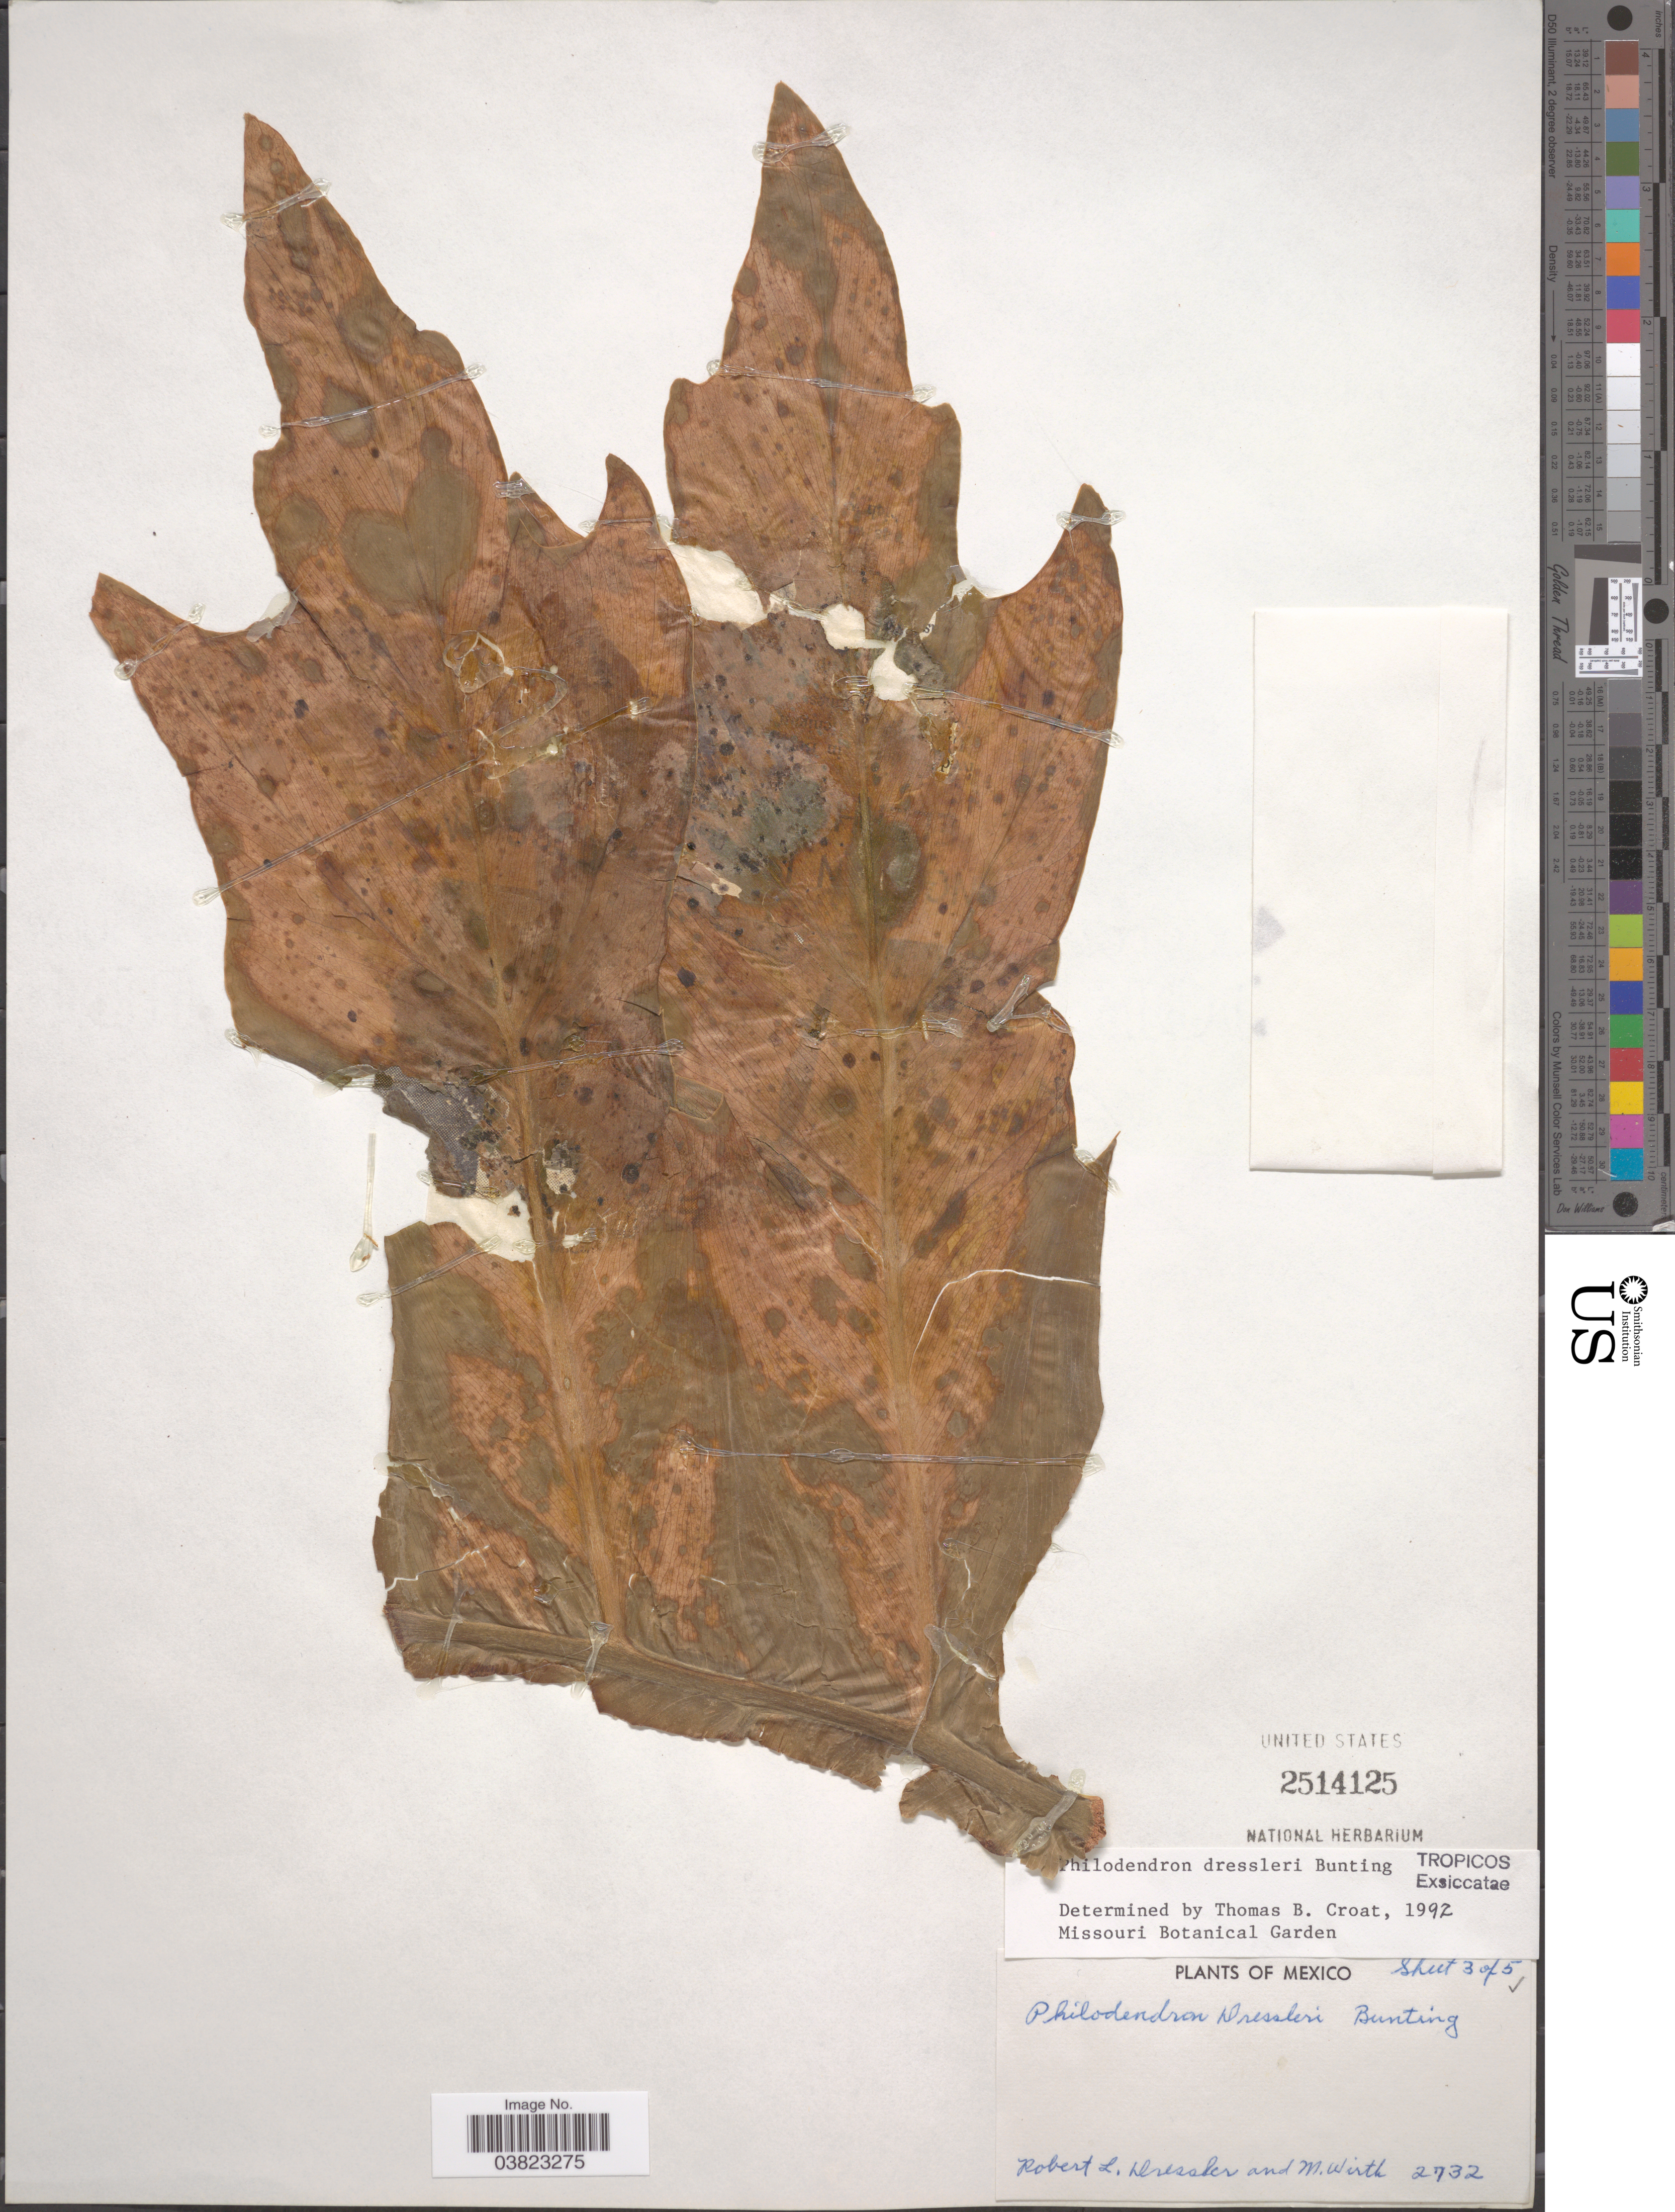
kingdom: Plantae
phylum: Tracheophyta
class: Liliopsida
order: Alismatales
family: Araceae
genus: Philodendron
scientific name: Philodendron dressleri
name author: G.S. Bunting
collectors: R. Dressler & M. Wirth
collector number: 2732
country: Mexico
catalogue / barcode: US 2514125